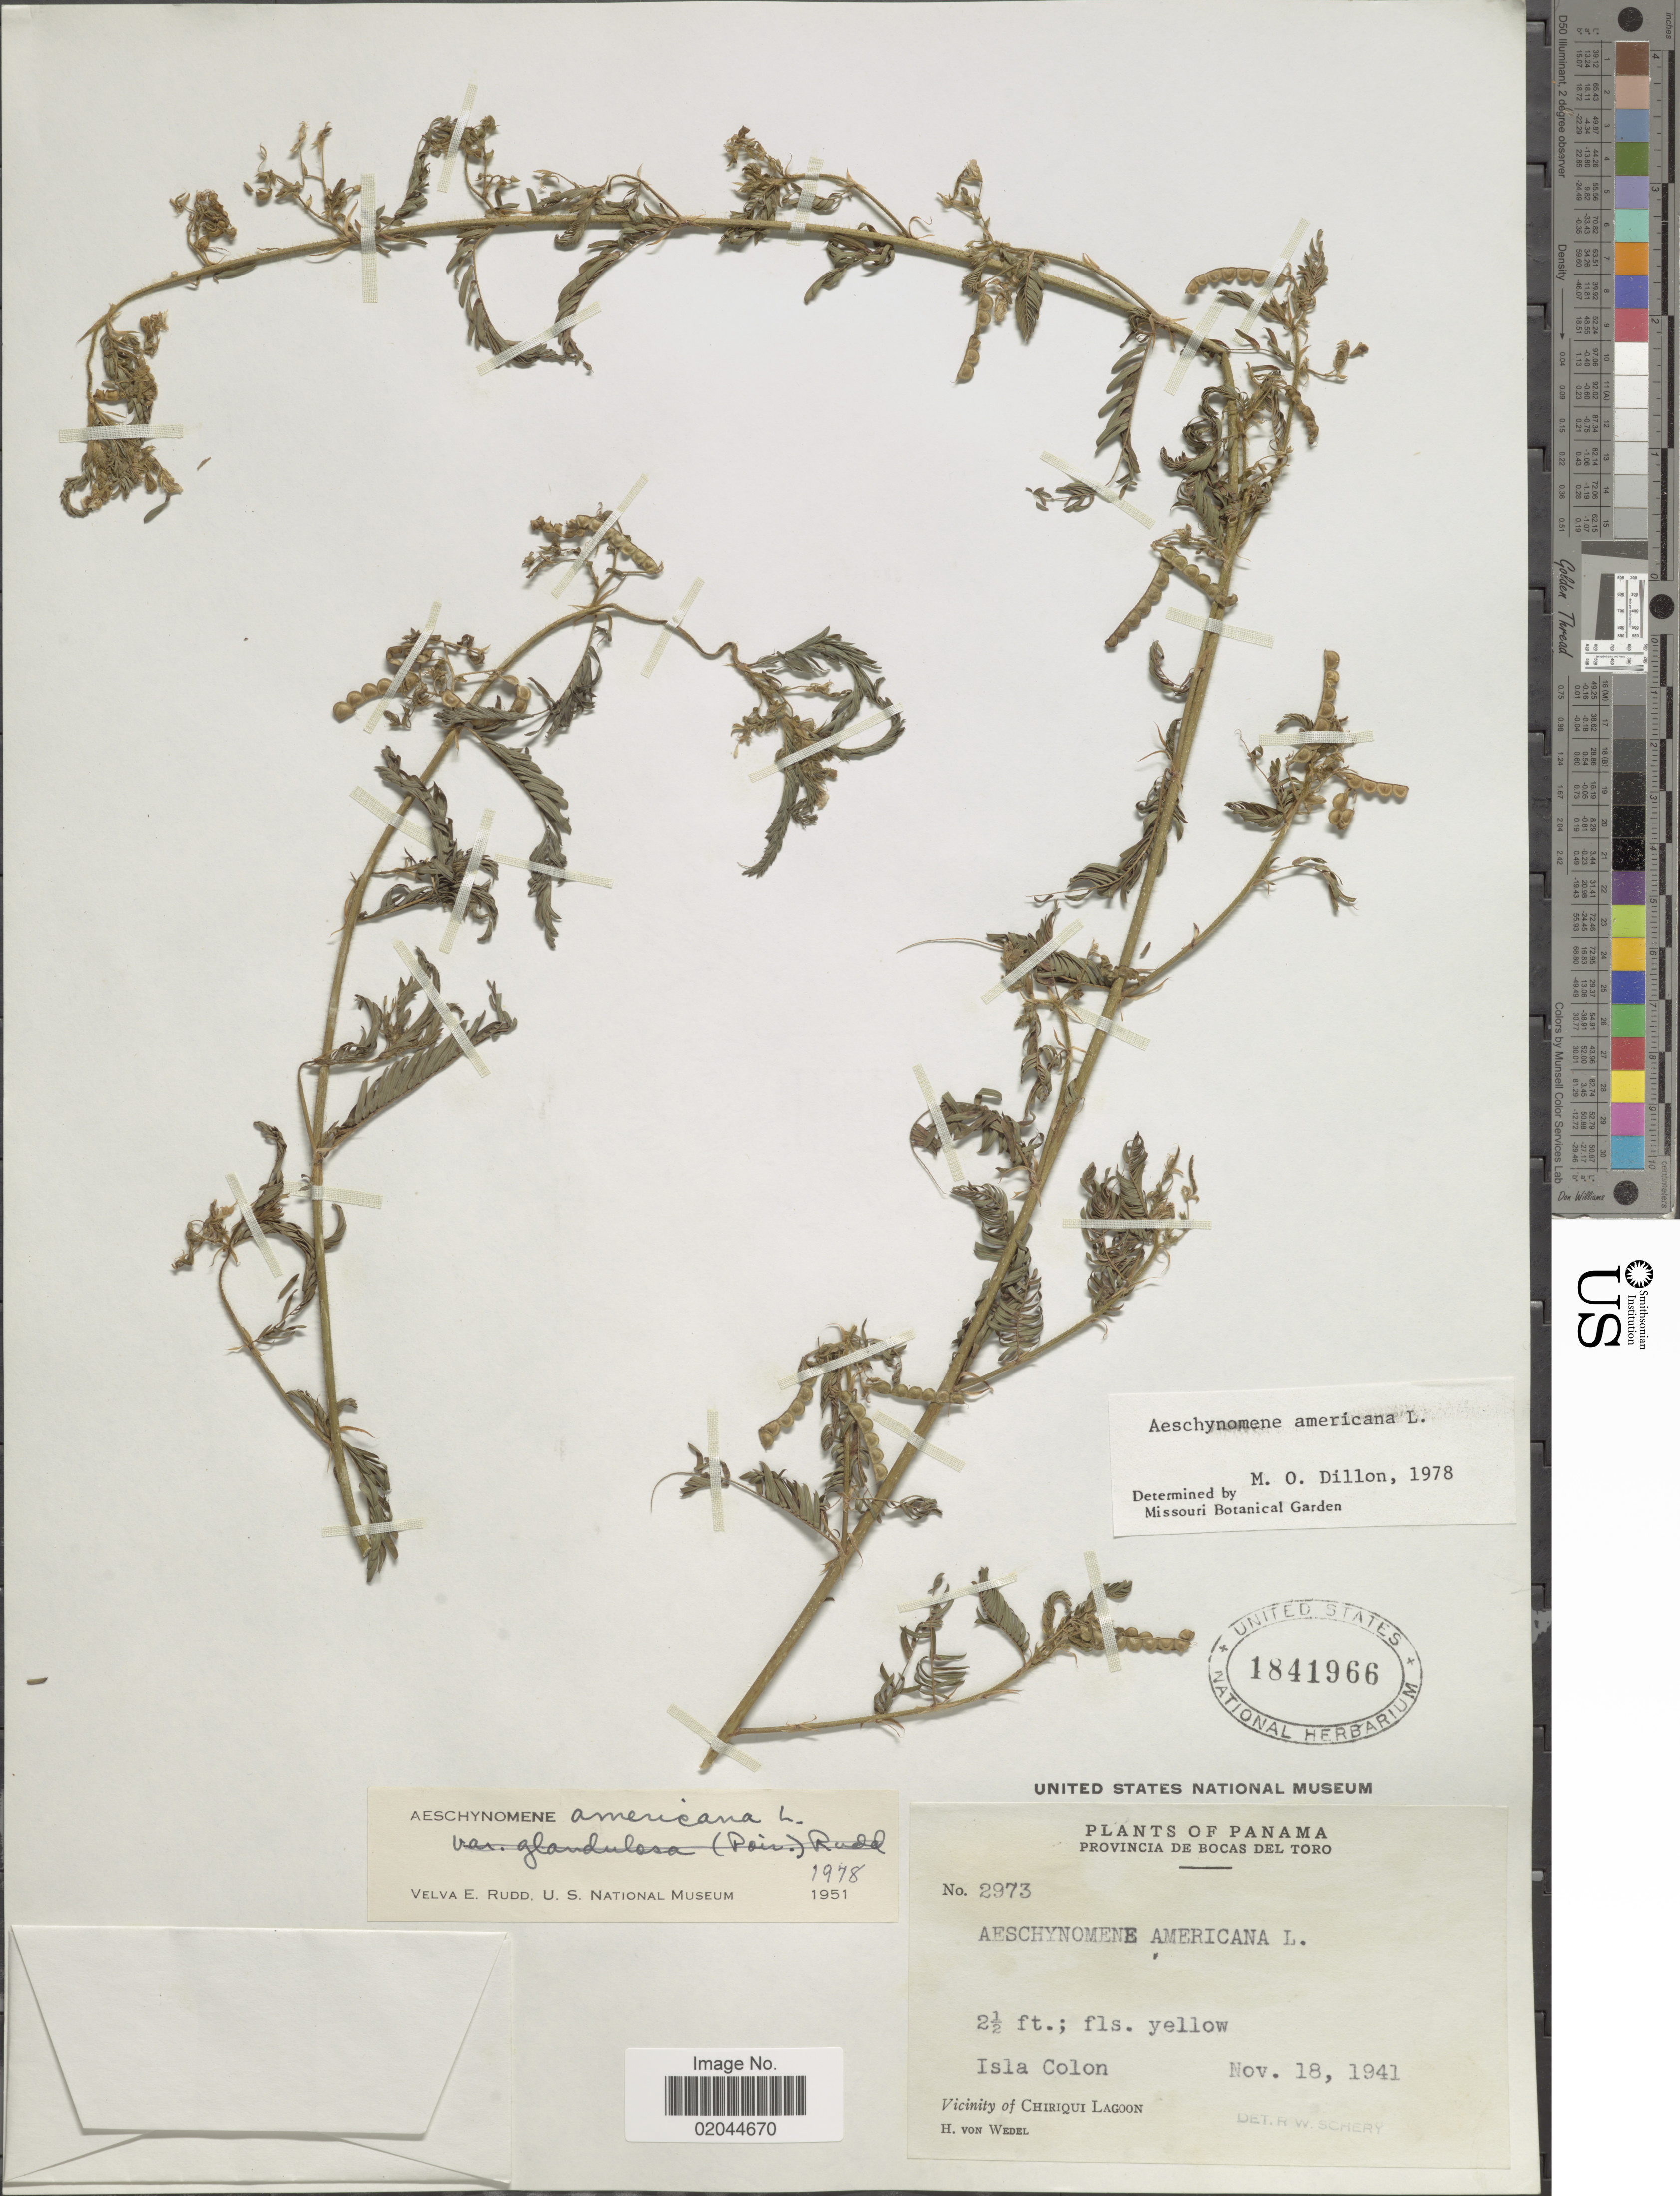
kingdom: Plantae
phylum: Tracheophyta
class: Magnoliopsida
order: Fabales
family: Fabaceae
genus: Aeschynomene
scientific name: Aeschynomene americana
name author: L.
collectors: H. von Wedel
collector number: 2973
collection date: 1914-11-18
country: Panama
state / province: Bocas del Toro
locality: Isla Colon, vicinity of Chiriqui Lagoon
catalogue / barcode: US 1841966